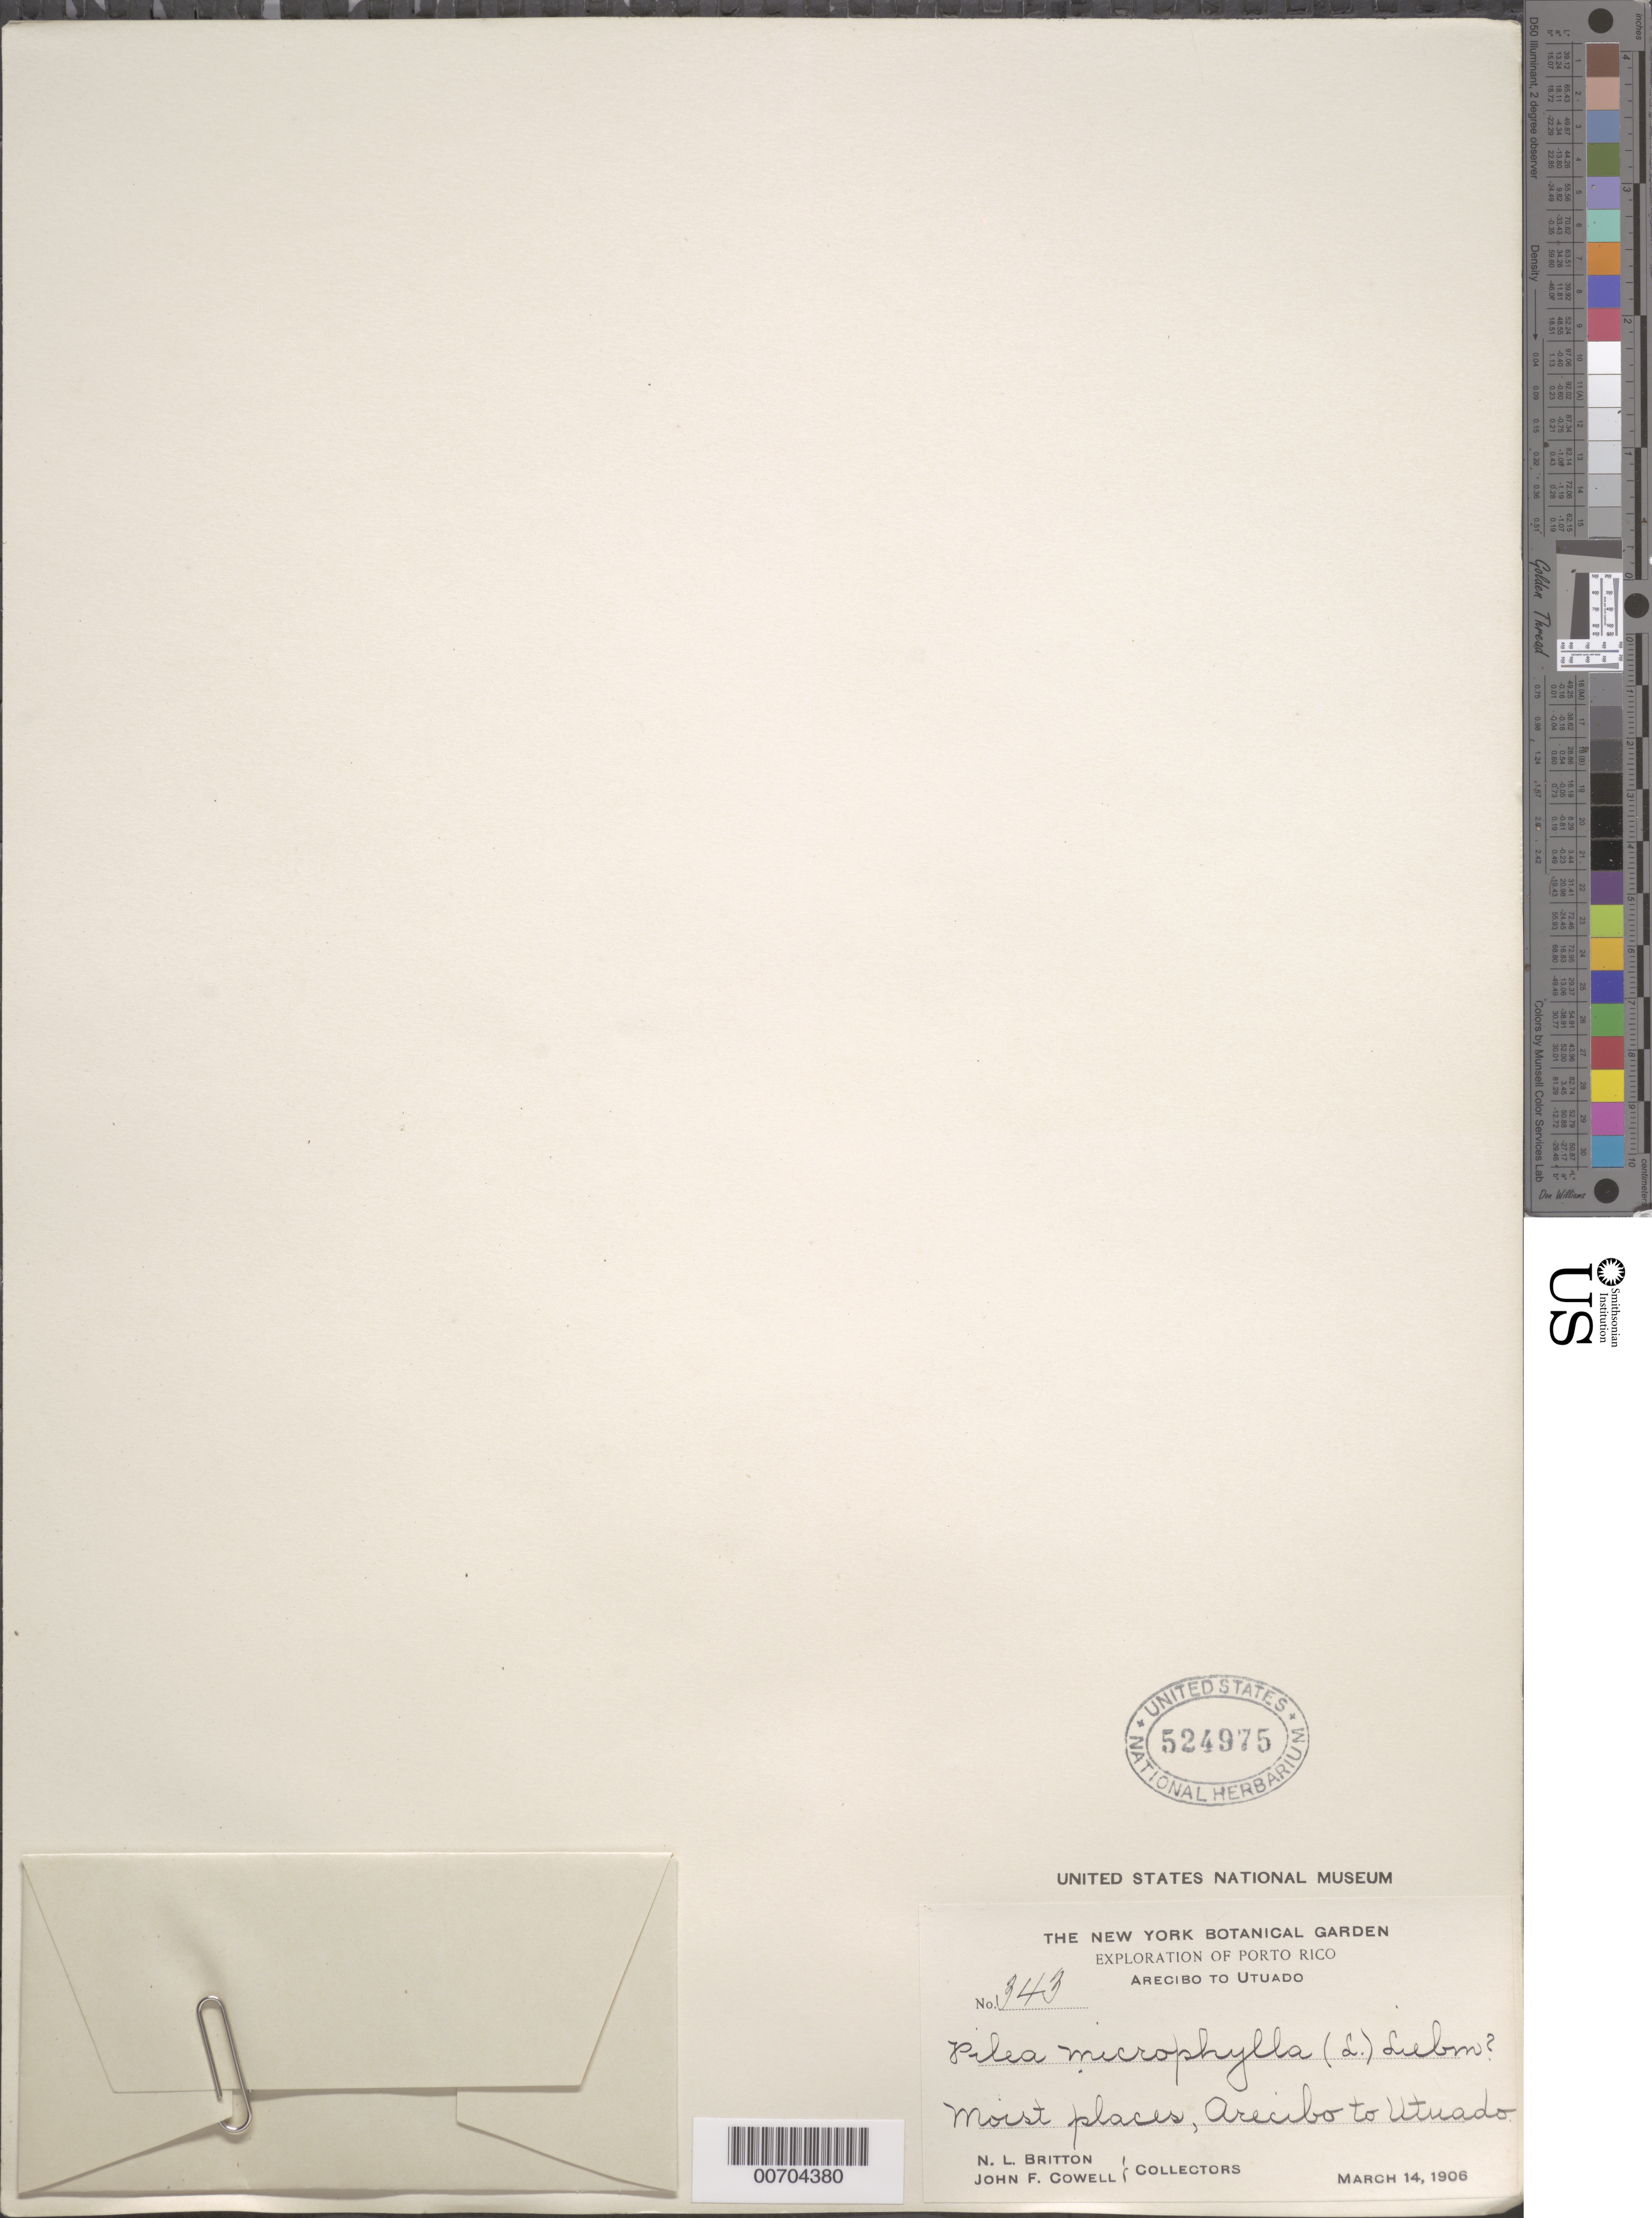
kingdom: Plantae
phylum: Tracheophyta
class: Magnoliopsida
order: Rosales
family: Urticaceae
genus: Pilea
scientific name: Pilea microphylla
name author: (L.) Liebm.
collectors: N. Britton & J. F. Cowell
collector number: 343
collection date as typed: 14 Mar 1906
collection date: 1906-03-14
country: Puerto Rico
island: Greater Antilles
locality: Arecibo to Utuado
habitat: Moist places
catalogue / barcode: US 524975